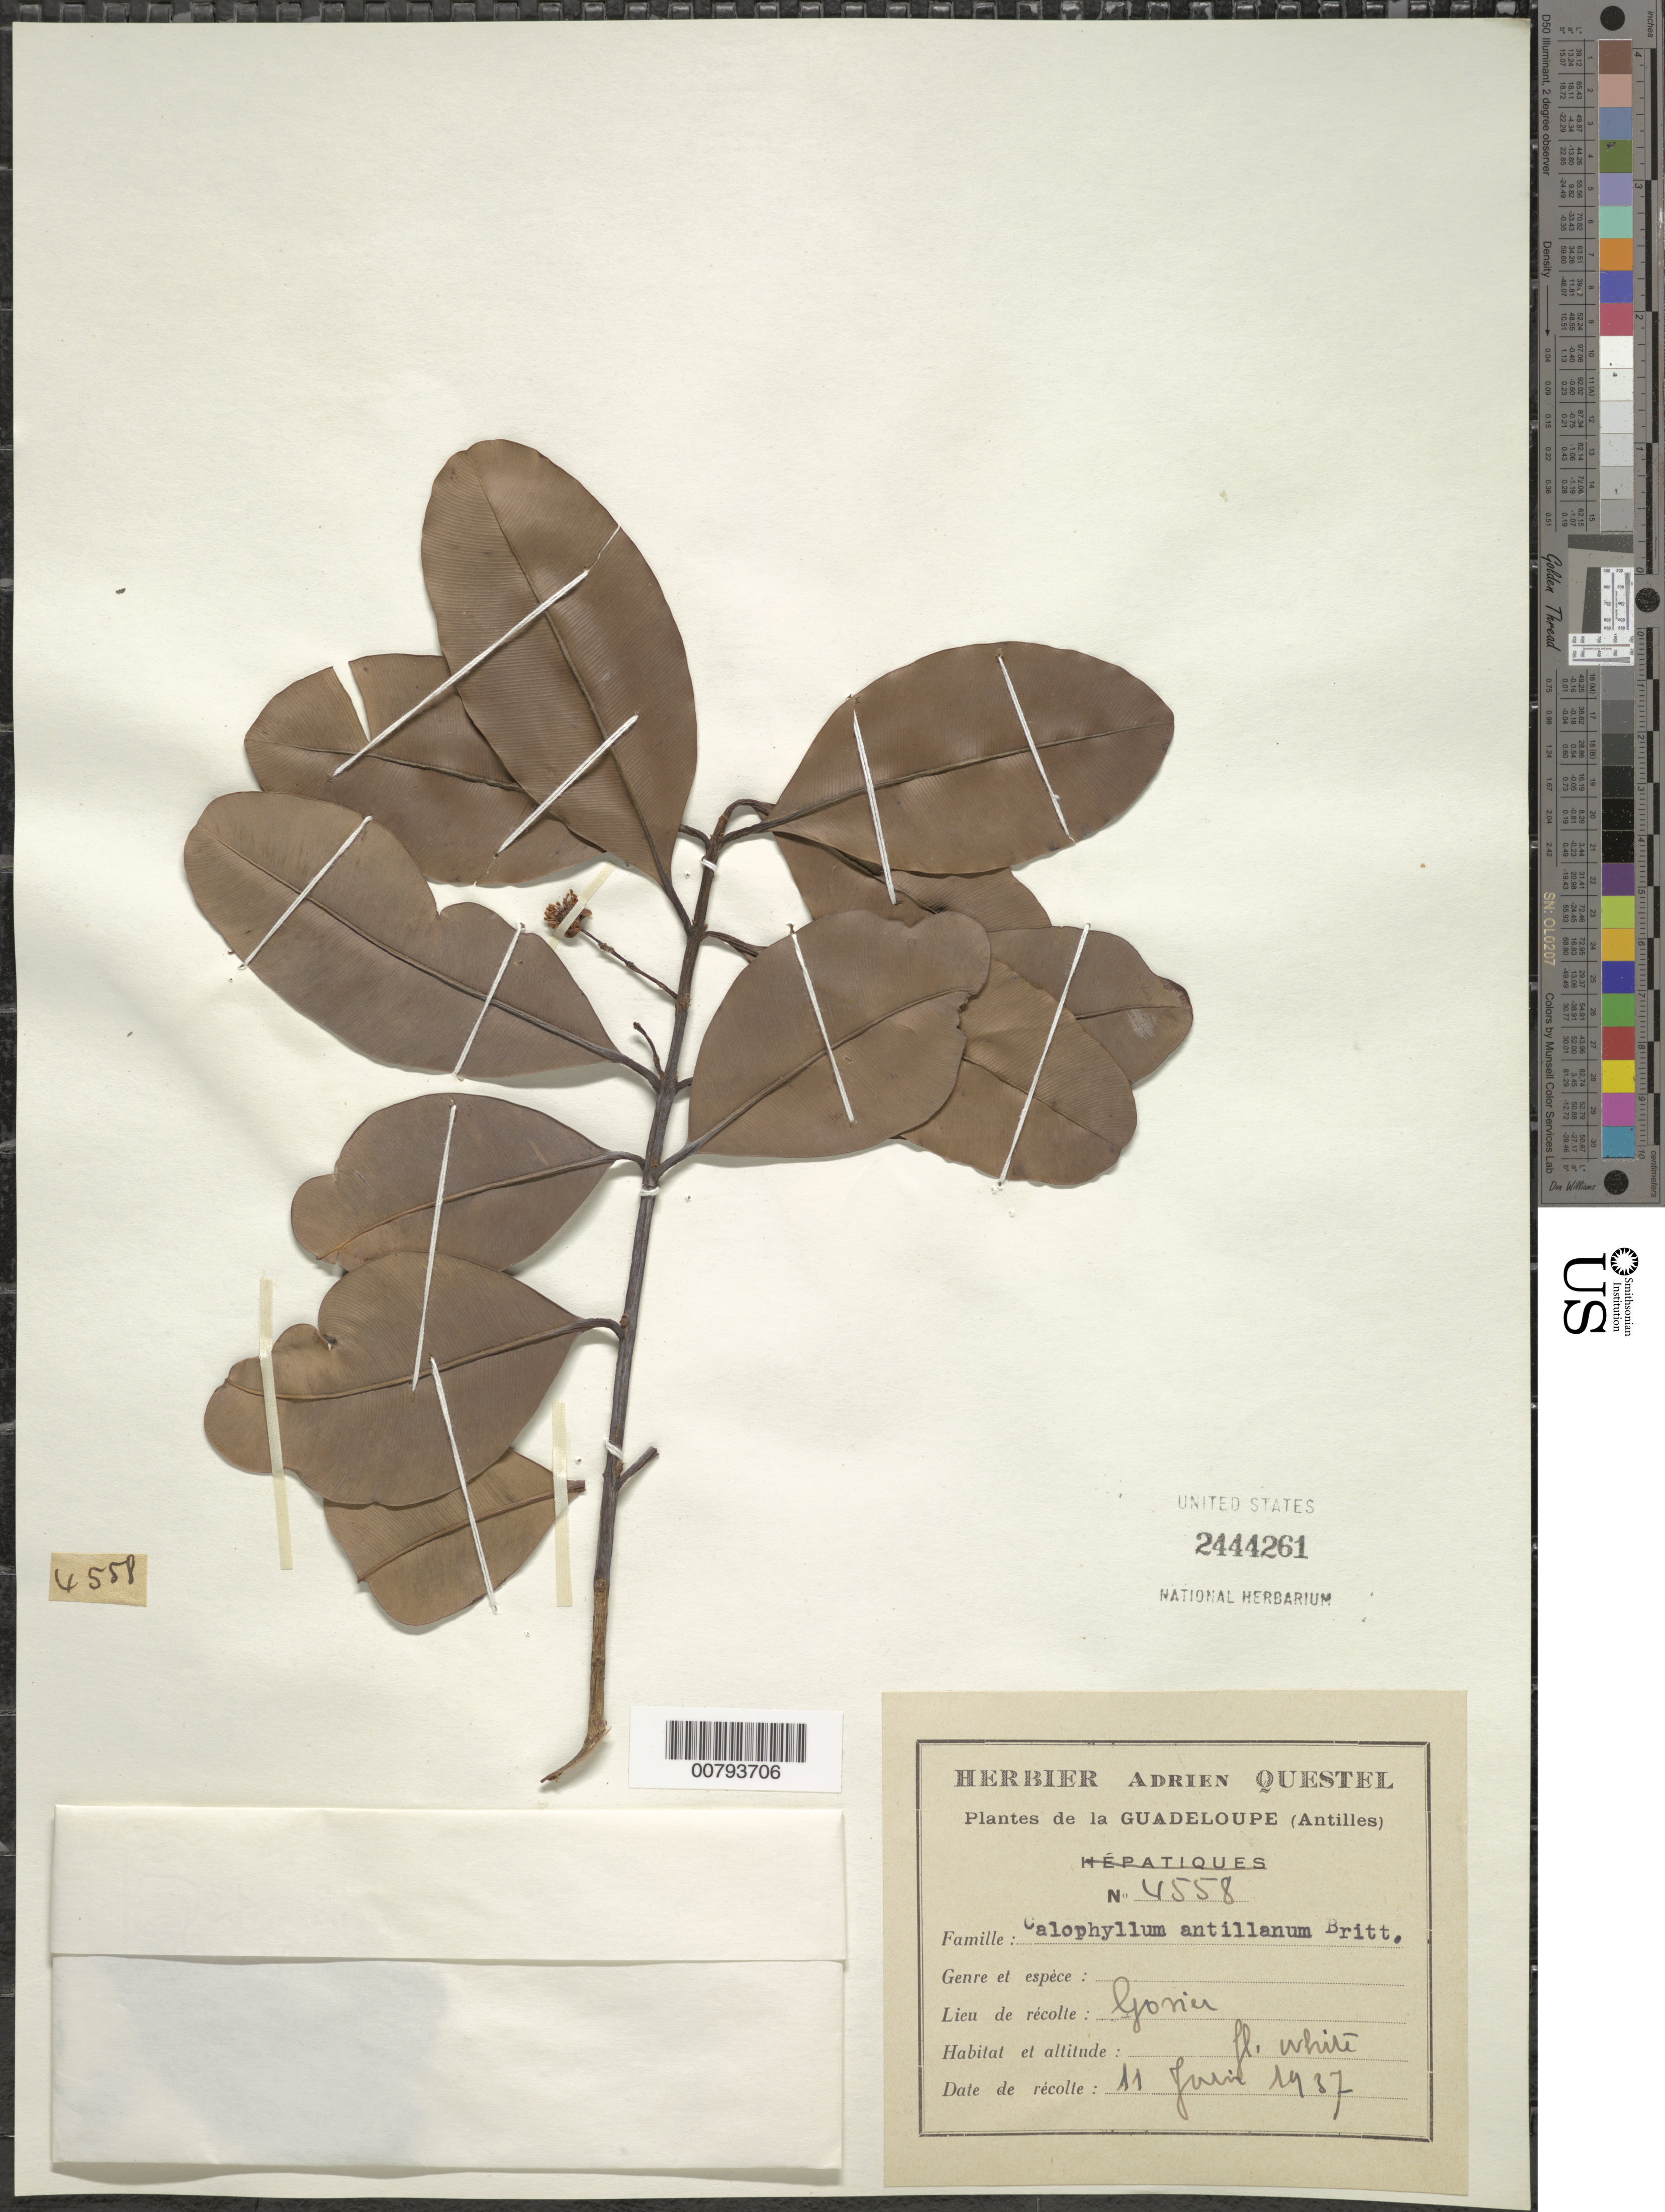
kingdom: Plantae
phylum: Tracheophyta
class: Magnoliopsida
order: Malpighiales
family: Calophyllaceae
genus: Calophyllum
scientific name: Calophyllum calaba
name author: L.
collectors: A. Questel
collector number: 4558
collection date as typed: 11 Jun 1937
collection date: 1937-06-11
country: Guadeloupe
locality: Gonier (sp?)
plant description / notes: Yr. could either be 1937 (most likely fr. appear. of no.) or 1987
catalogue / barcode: US 2444261